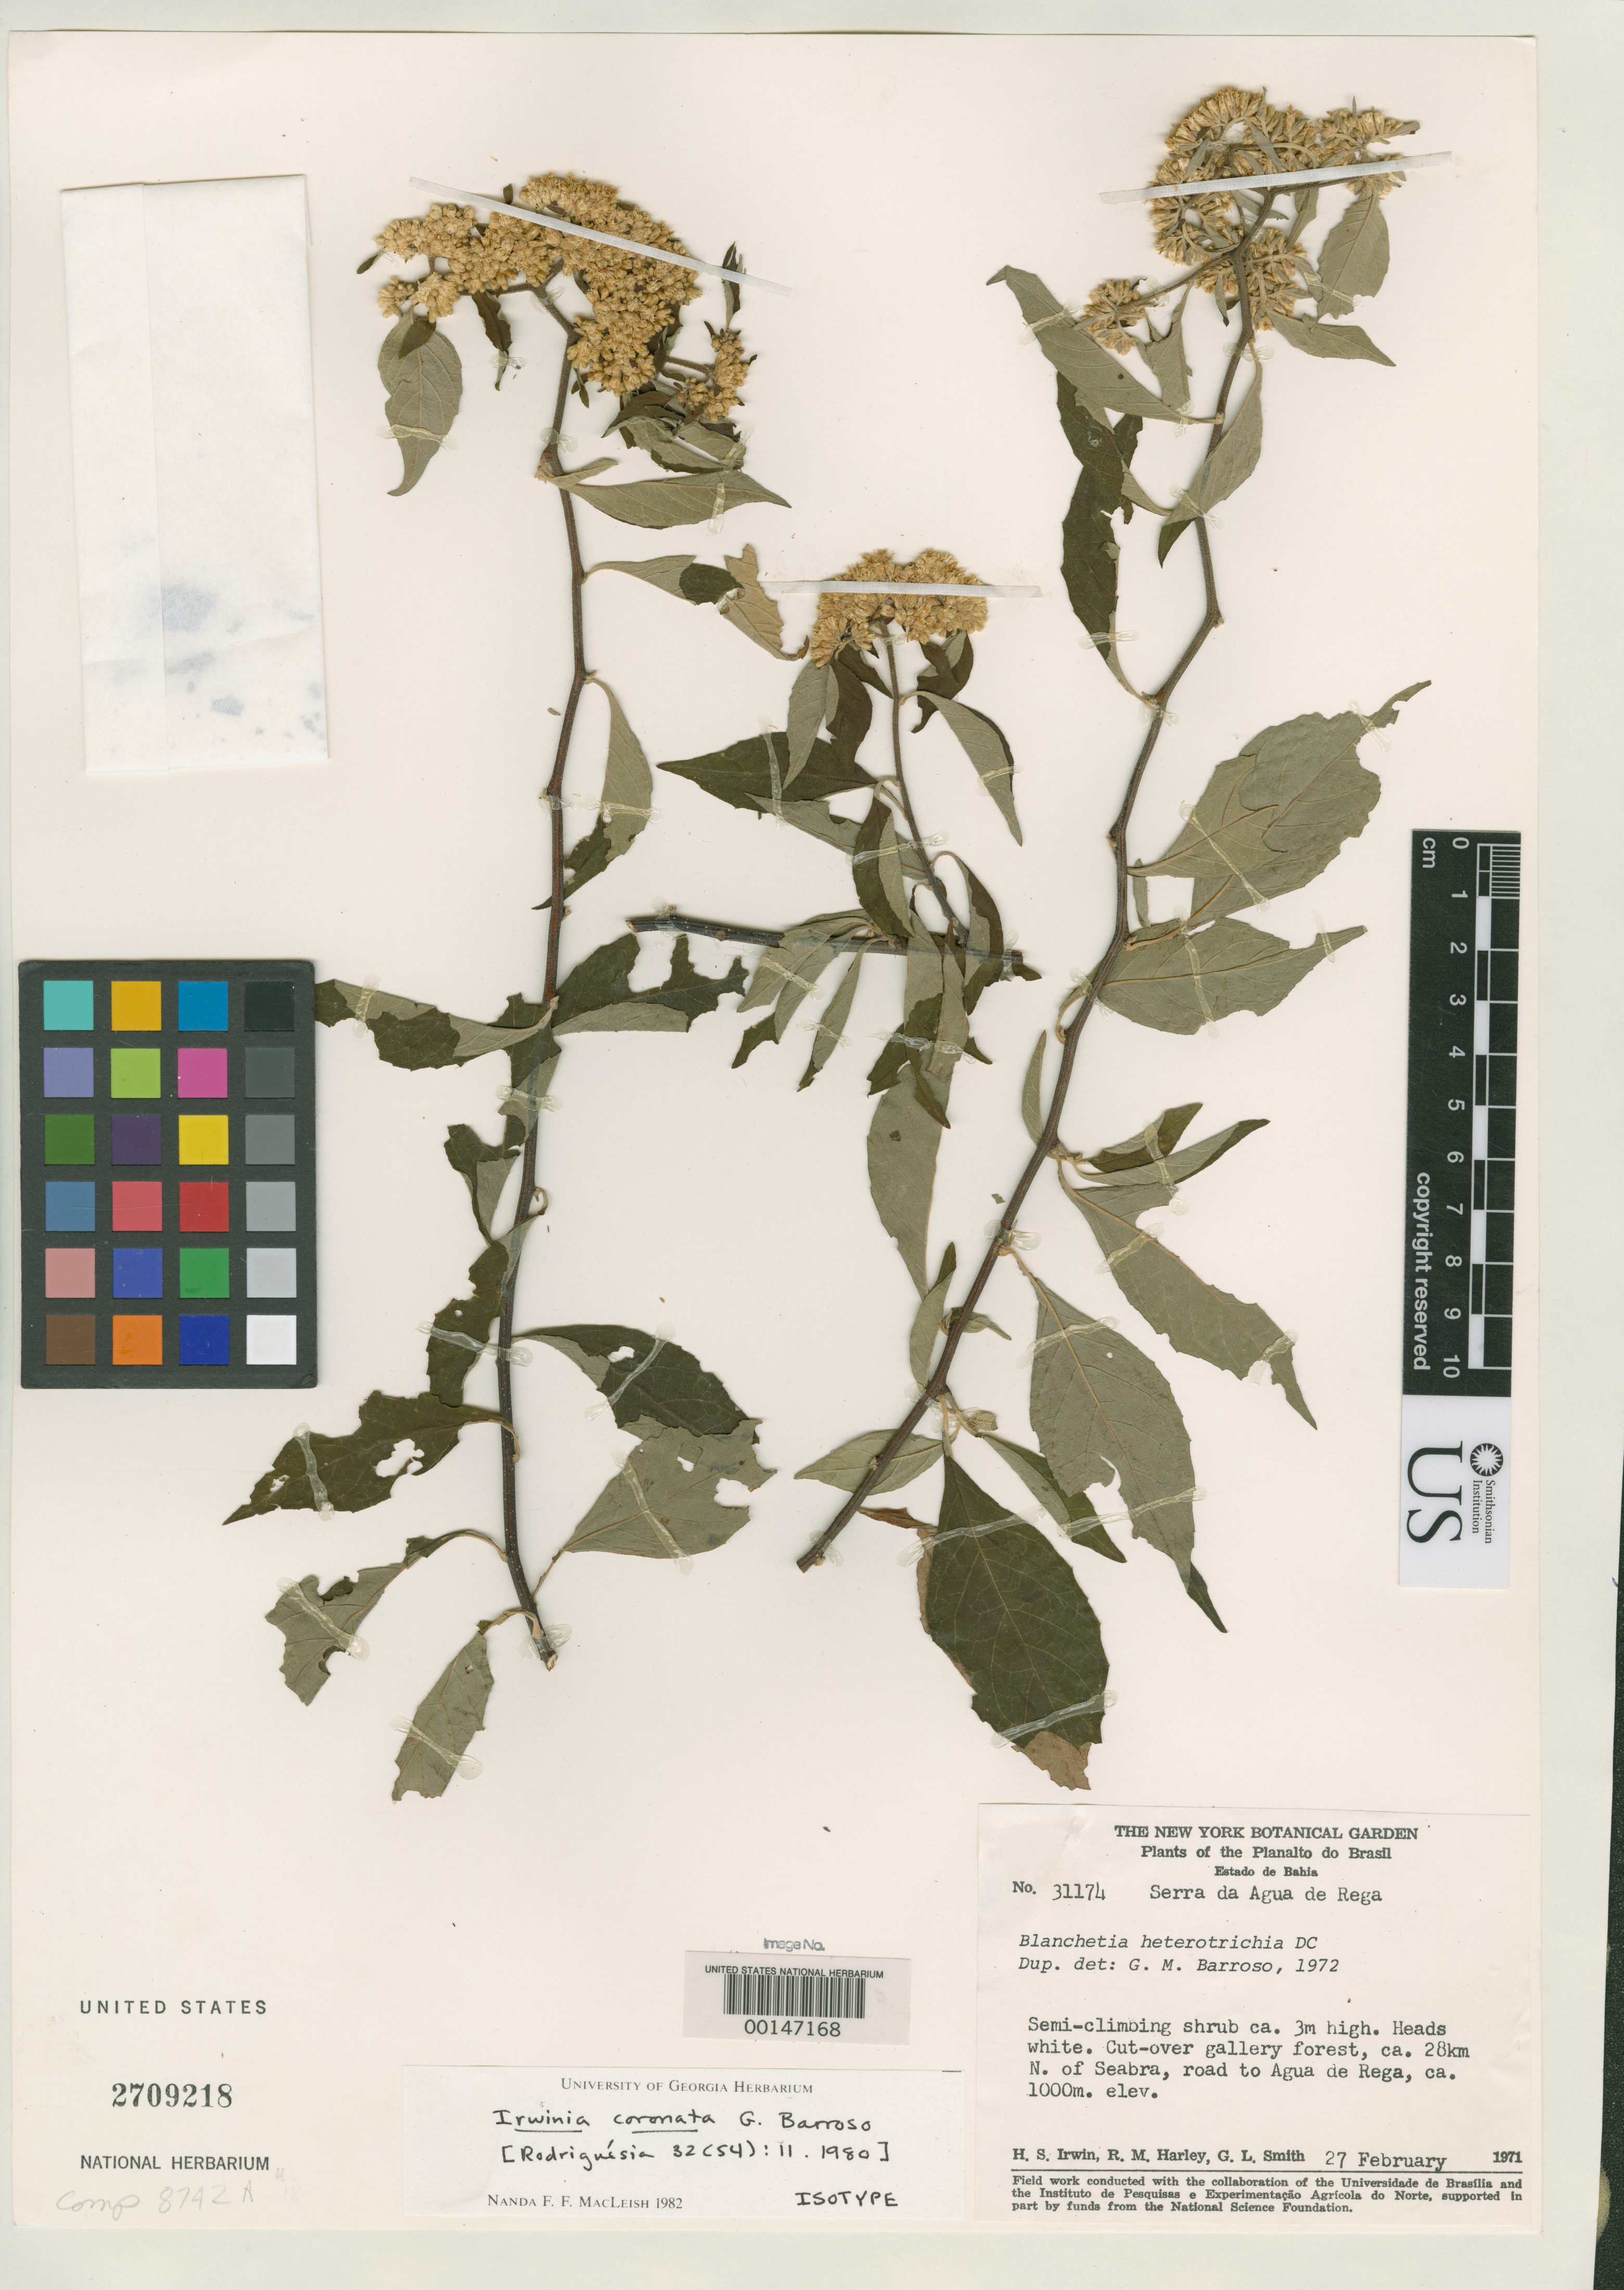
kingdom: Plantae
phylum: Tracheophyta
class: Magnoliopsida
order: Asterales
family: Asteraceae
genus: Irwinia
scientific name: Irwinia coronata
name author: G.M. Barroso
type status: Isotype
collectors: H. Irwin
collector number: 31174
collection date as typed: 27 Feb 1971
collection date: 1971-02-27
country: Brazil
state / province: Bahia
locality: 28 km N of Seabra, road to Agua de Regia.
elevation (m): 1000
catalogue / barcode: US 2709218